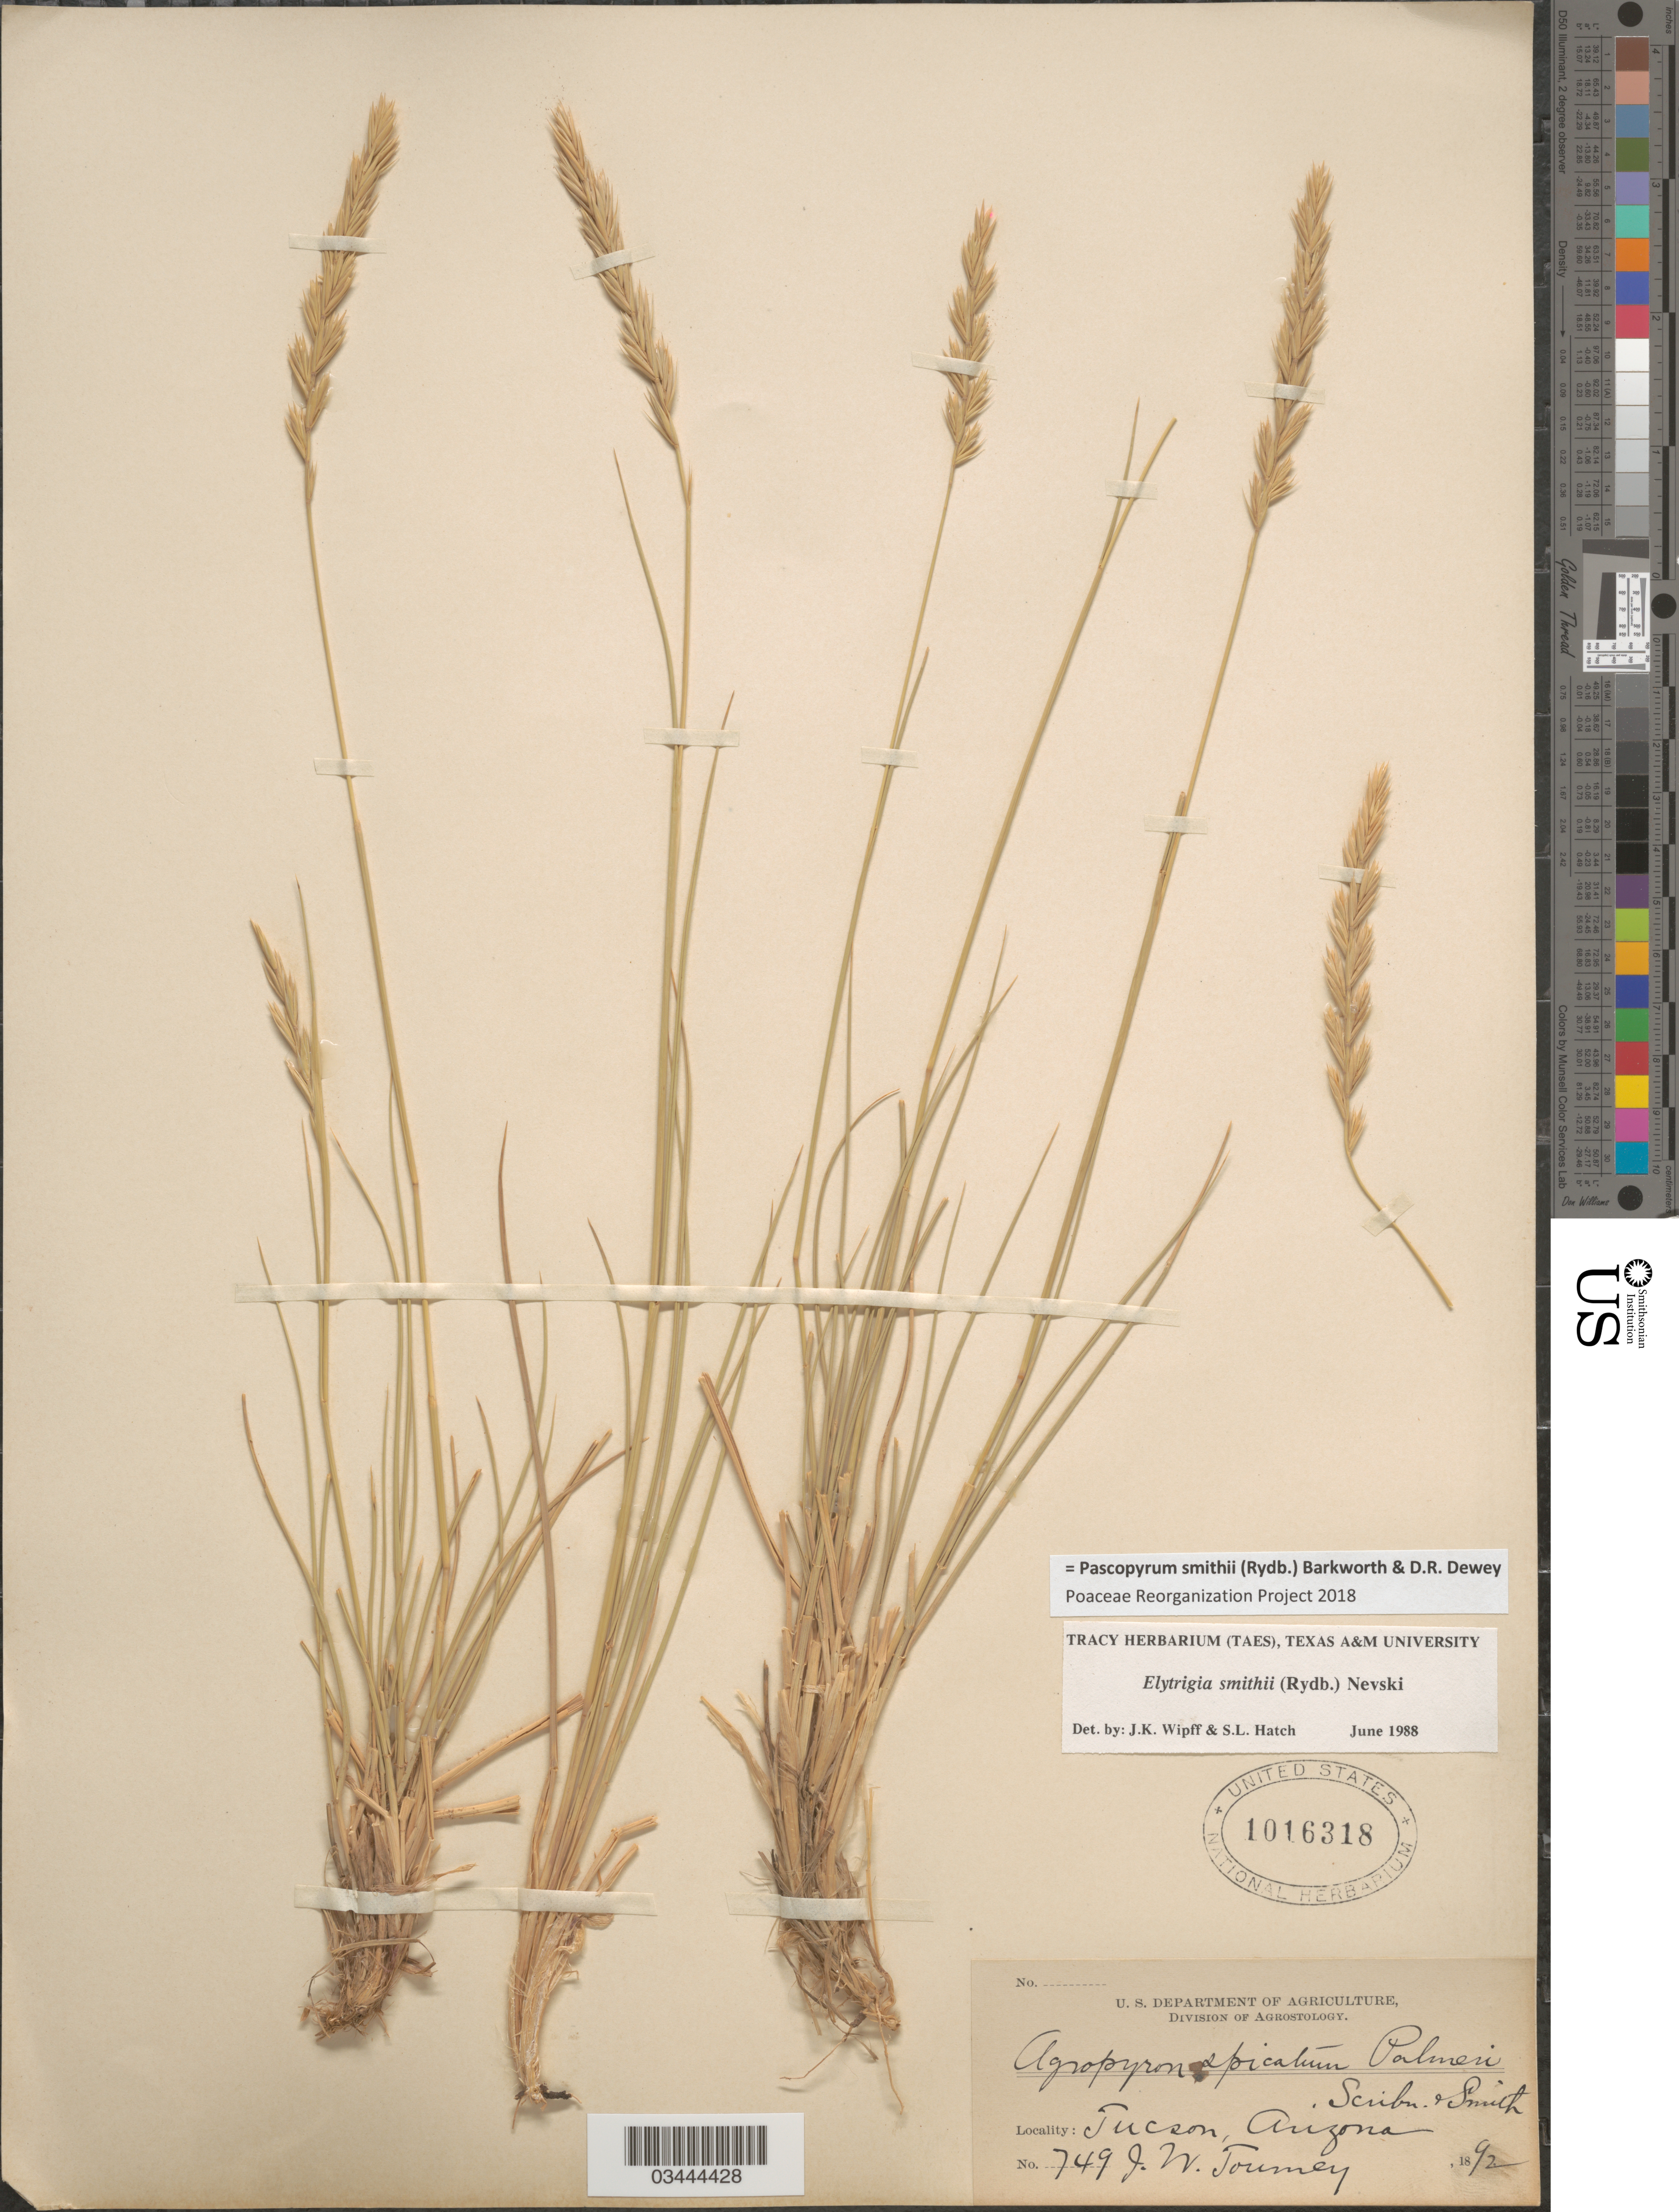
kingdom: Plantae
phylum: Tracheophyta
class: Liliopsida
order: Poales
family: Poaceae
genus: Pascopyrum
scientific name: Pascopyrum smithii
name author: (Rydb.) Barkworth & Dewey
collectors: J. W. Toumey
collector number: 749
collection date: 1892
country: United States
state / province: Arizona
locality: Tucson.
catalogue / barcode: US 1016318